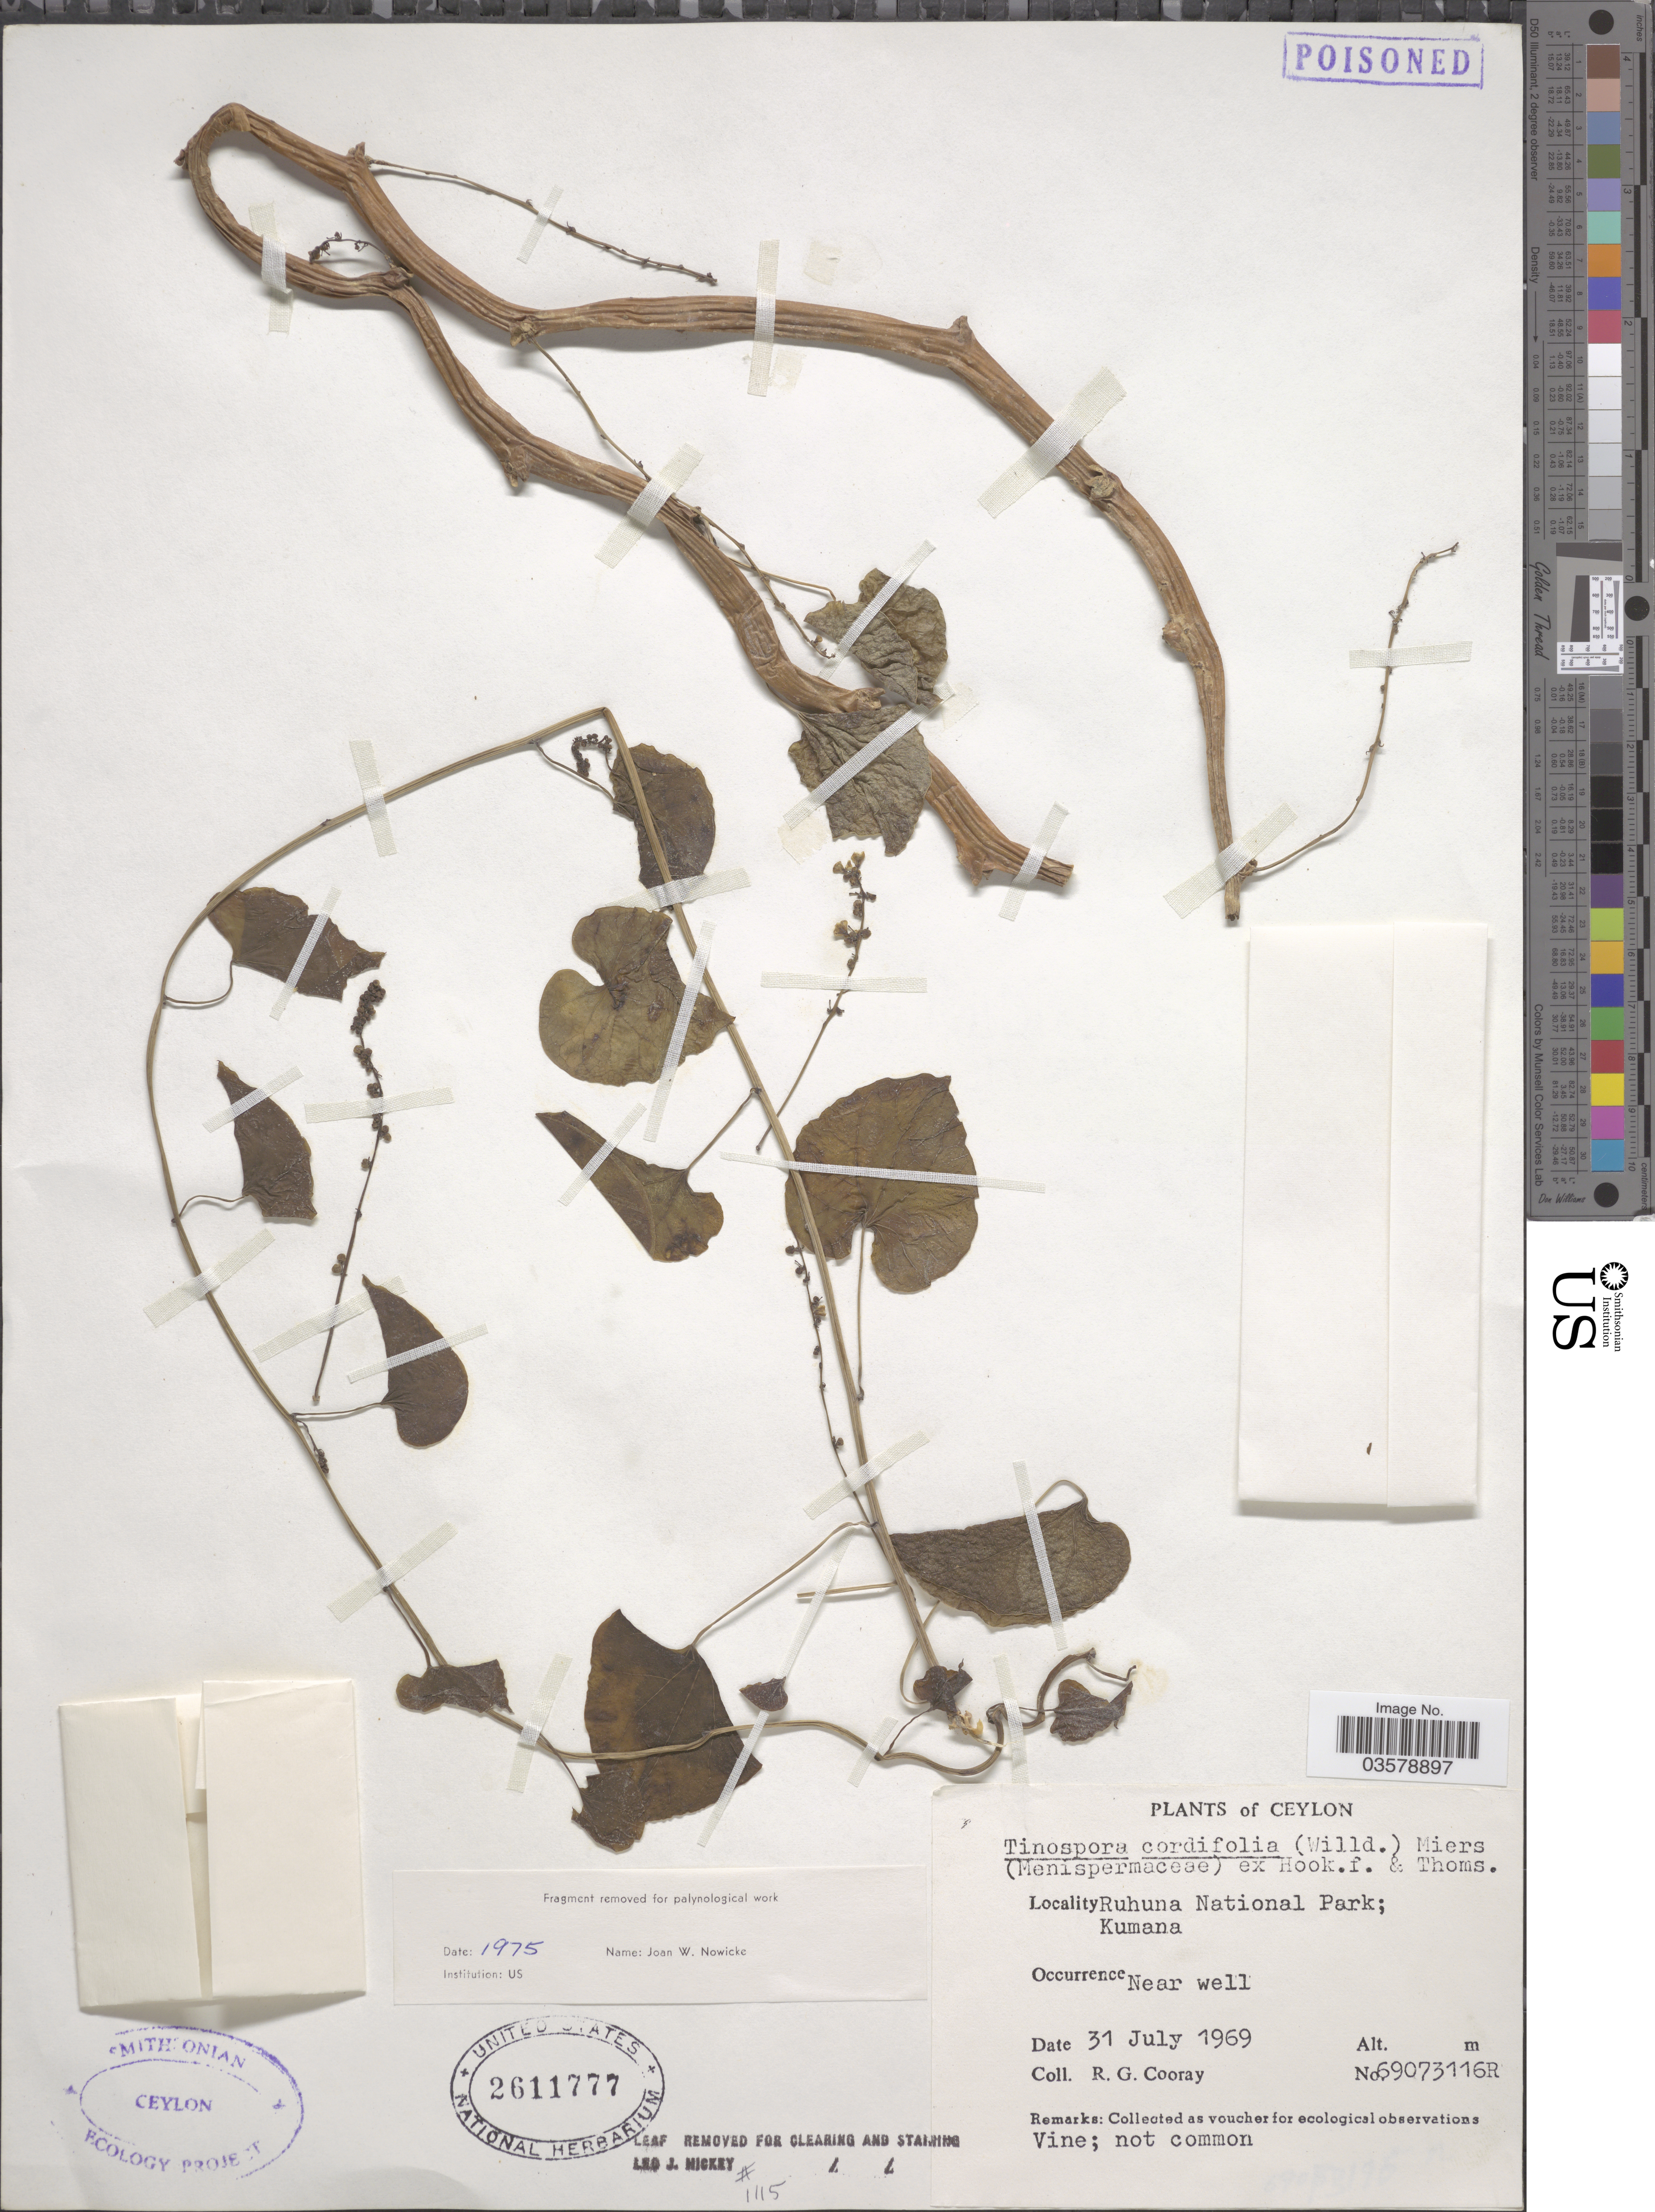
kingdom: Plantae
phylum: Tracheophyta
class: Magnoliopsida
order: Ranunculales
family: Menispermaceae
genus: Tinospora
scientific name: Tinospora cordifolia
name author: Miers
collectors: R. Cooray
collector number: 69073116R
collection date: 1969-07-31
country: Sri Lanka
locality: Ceylon. Ruhuna National Park; Kumana. Near well.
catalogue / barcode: US 2611777